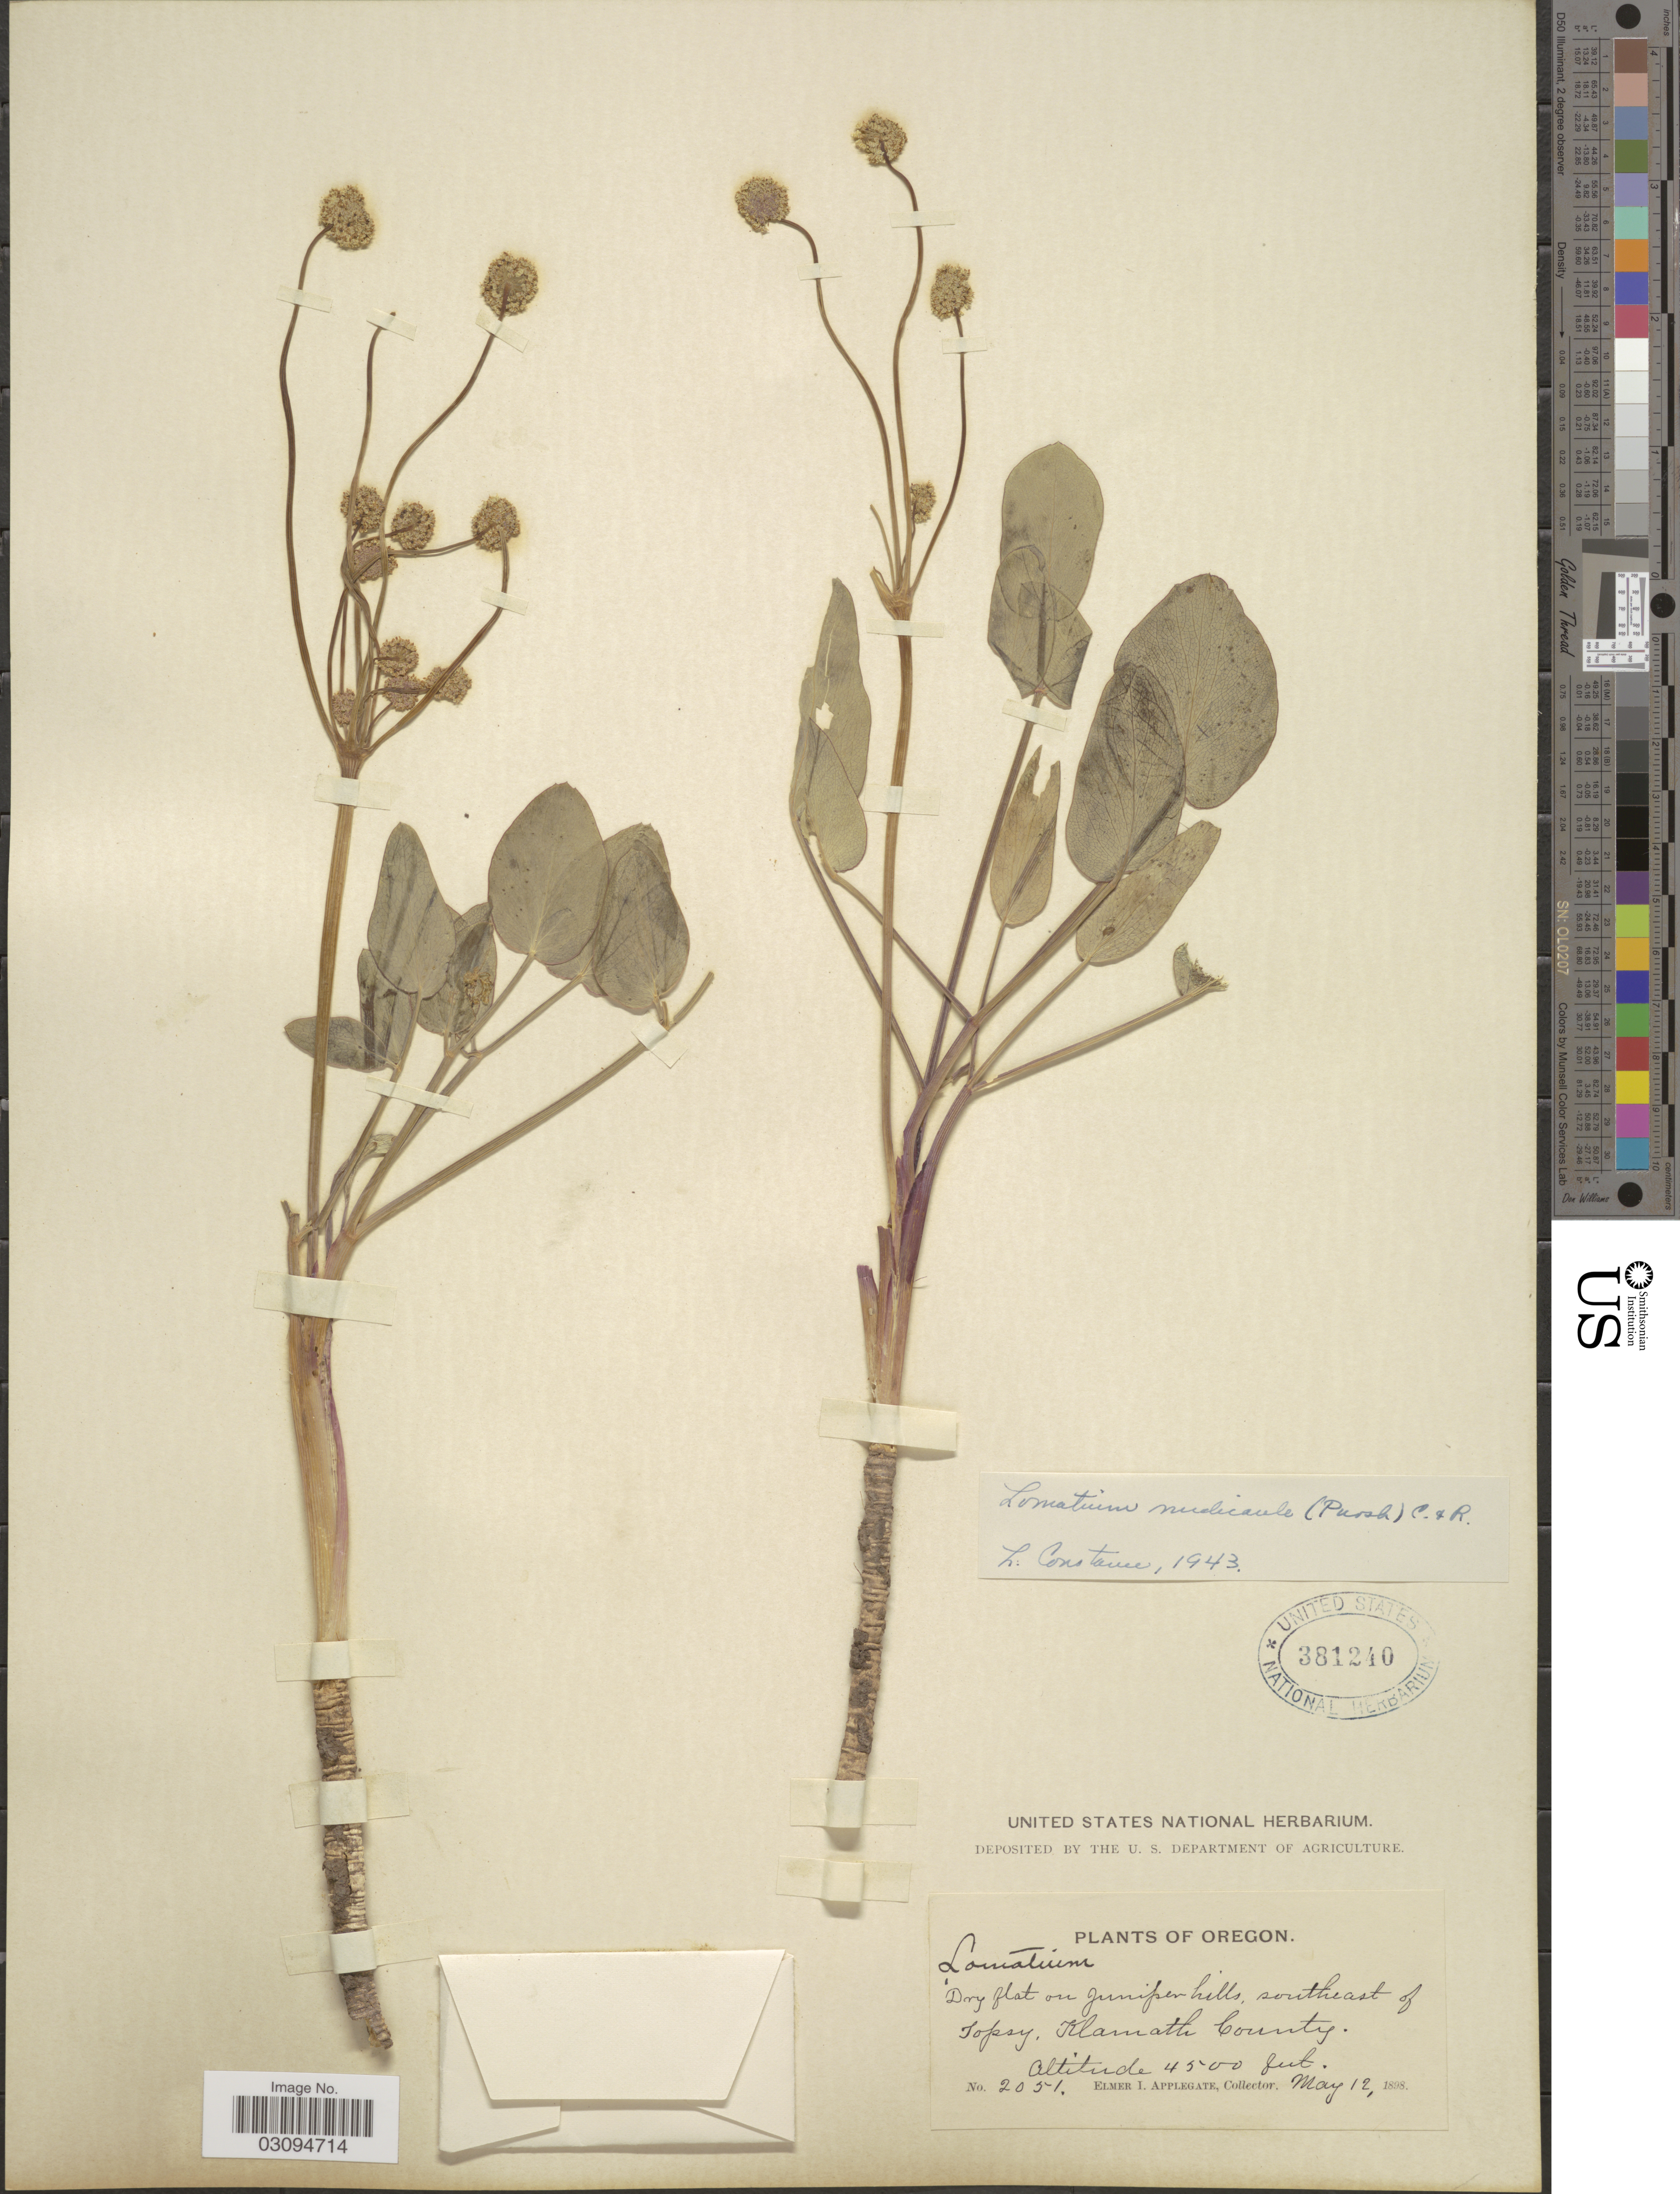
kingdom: Plantae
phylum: Tracheophyta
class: Magnoliopsida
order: Apiales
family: Apiaceae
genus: Lomatium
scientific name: Lomatium nudicaule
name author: (Pursh) J.M. Coult. & Rose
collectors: E. I. Applegate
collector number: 2051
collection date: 1898-05-12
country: United States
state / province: Oregon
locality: Dry flat on Juniper hills, southeast of Topsy. Klamath County.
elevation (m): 1372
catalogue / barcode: US 381240